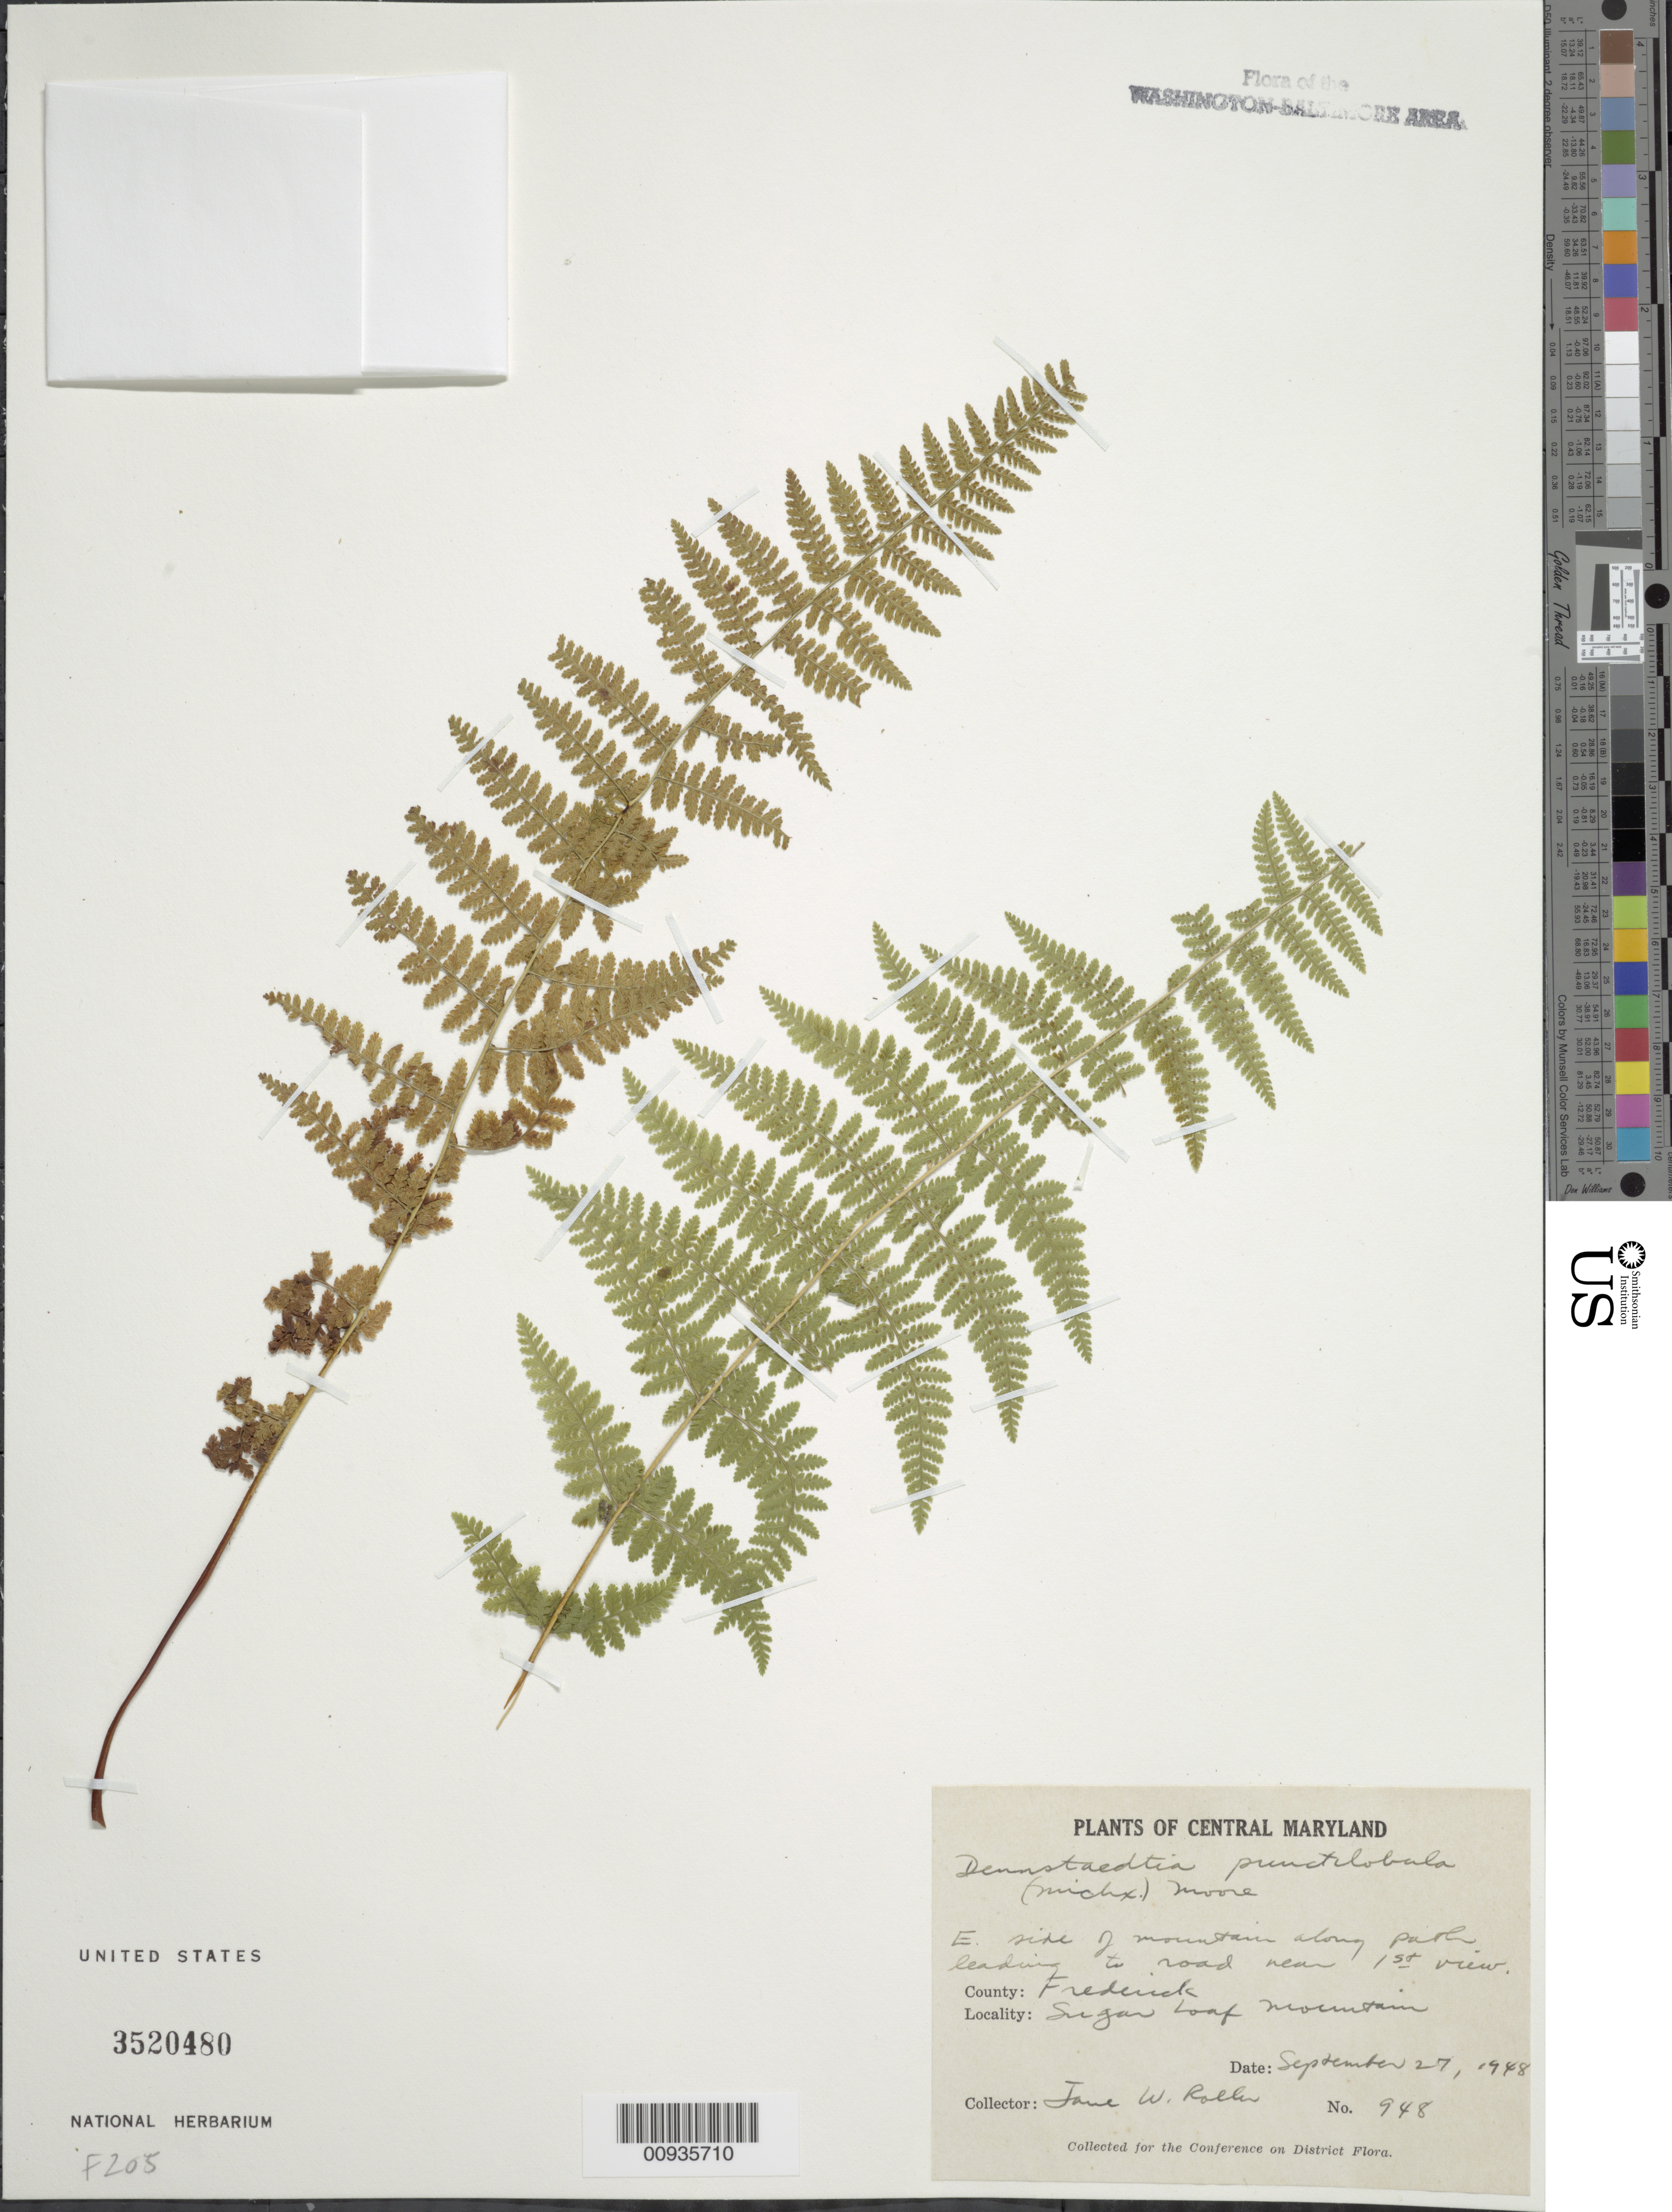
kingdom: Plantae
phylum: Tracheophyta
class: Polypodiopsida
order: Polypodiales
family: Dennstaedtiaceae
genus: Dennstaedtia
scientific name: Dennstaedtia punctilobula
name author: (Michx.) T. Moore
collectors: J. W. Roller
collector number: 944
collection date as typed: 27 Sep 1948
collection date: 1948-09-27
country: United States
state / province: Maryland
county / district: Frederick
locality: East side of Sugar Loaf Mountain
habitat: along path leading to raod near first view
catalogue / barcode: US 3520480